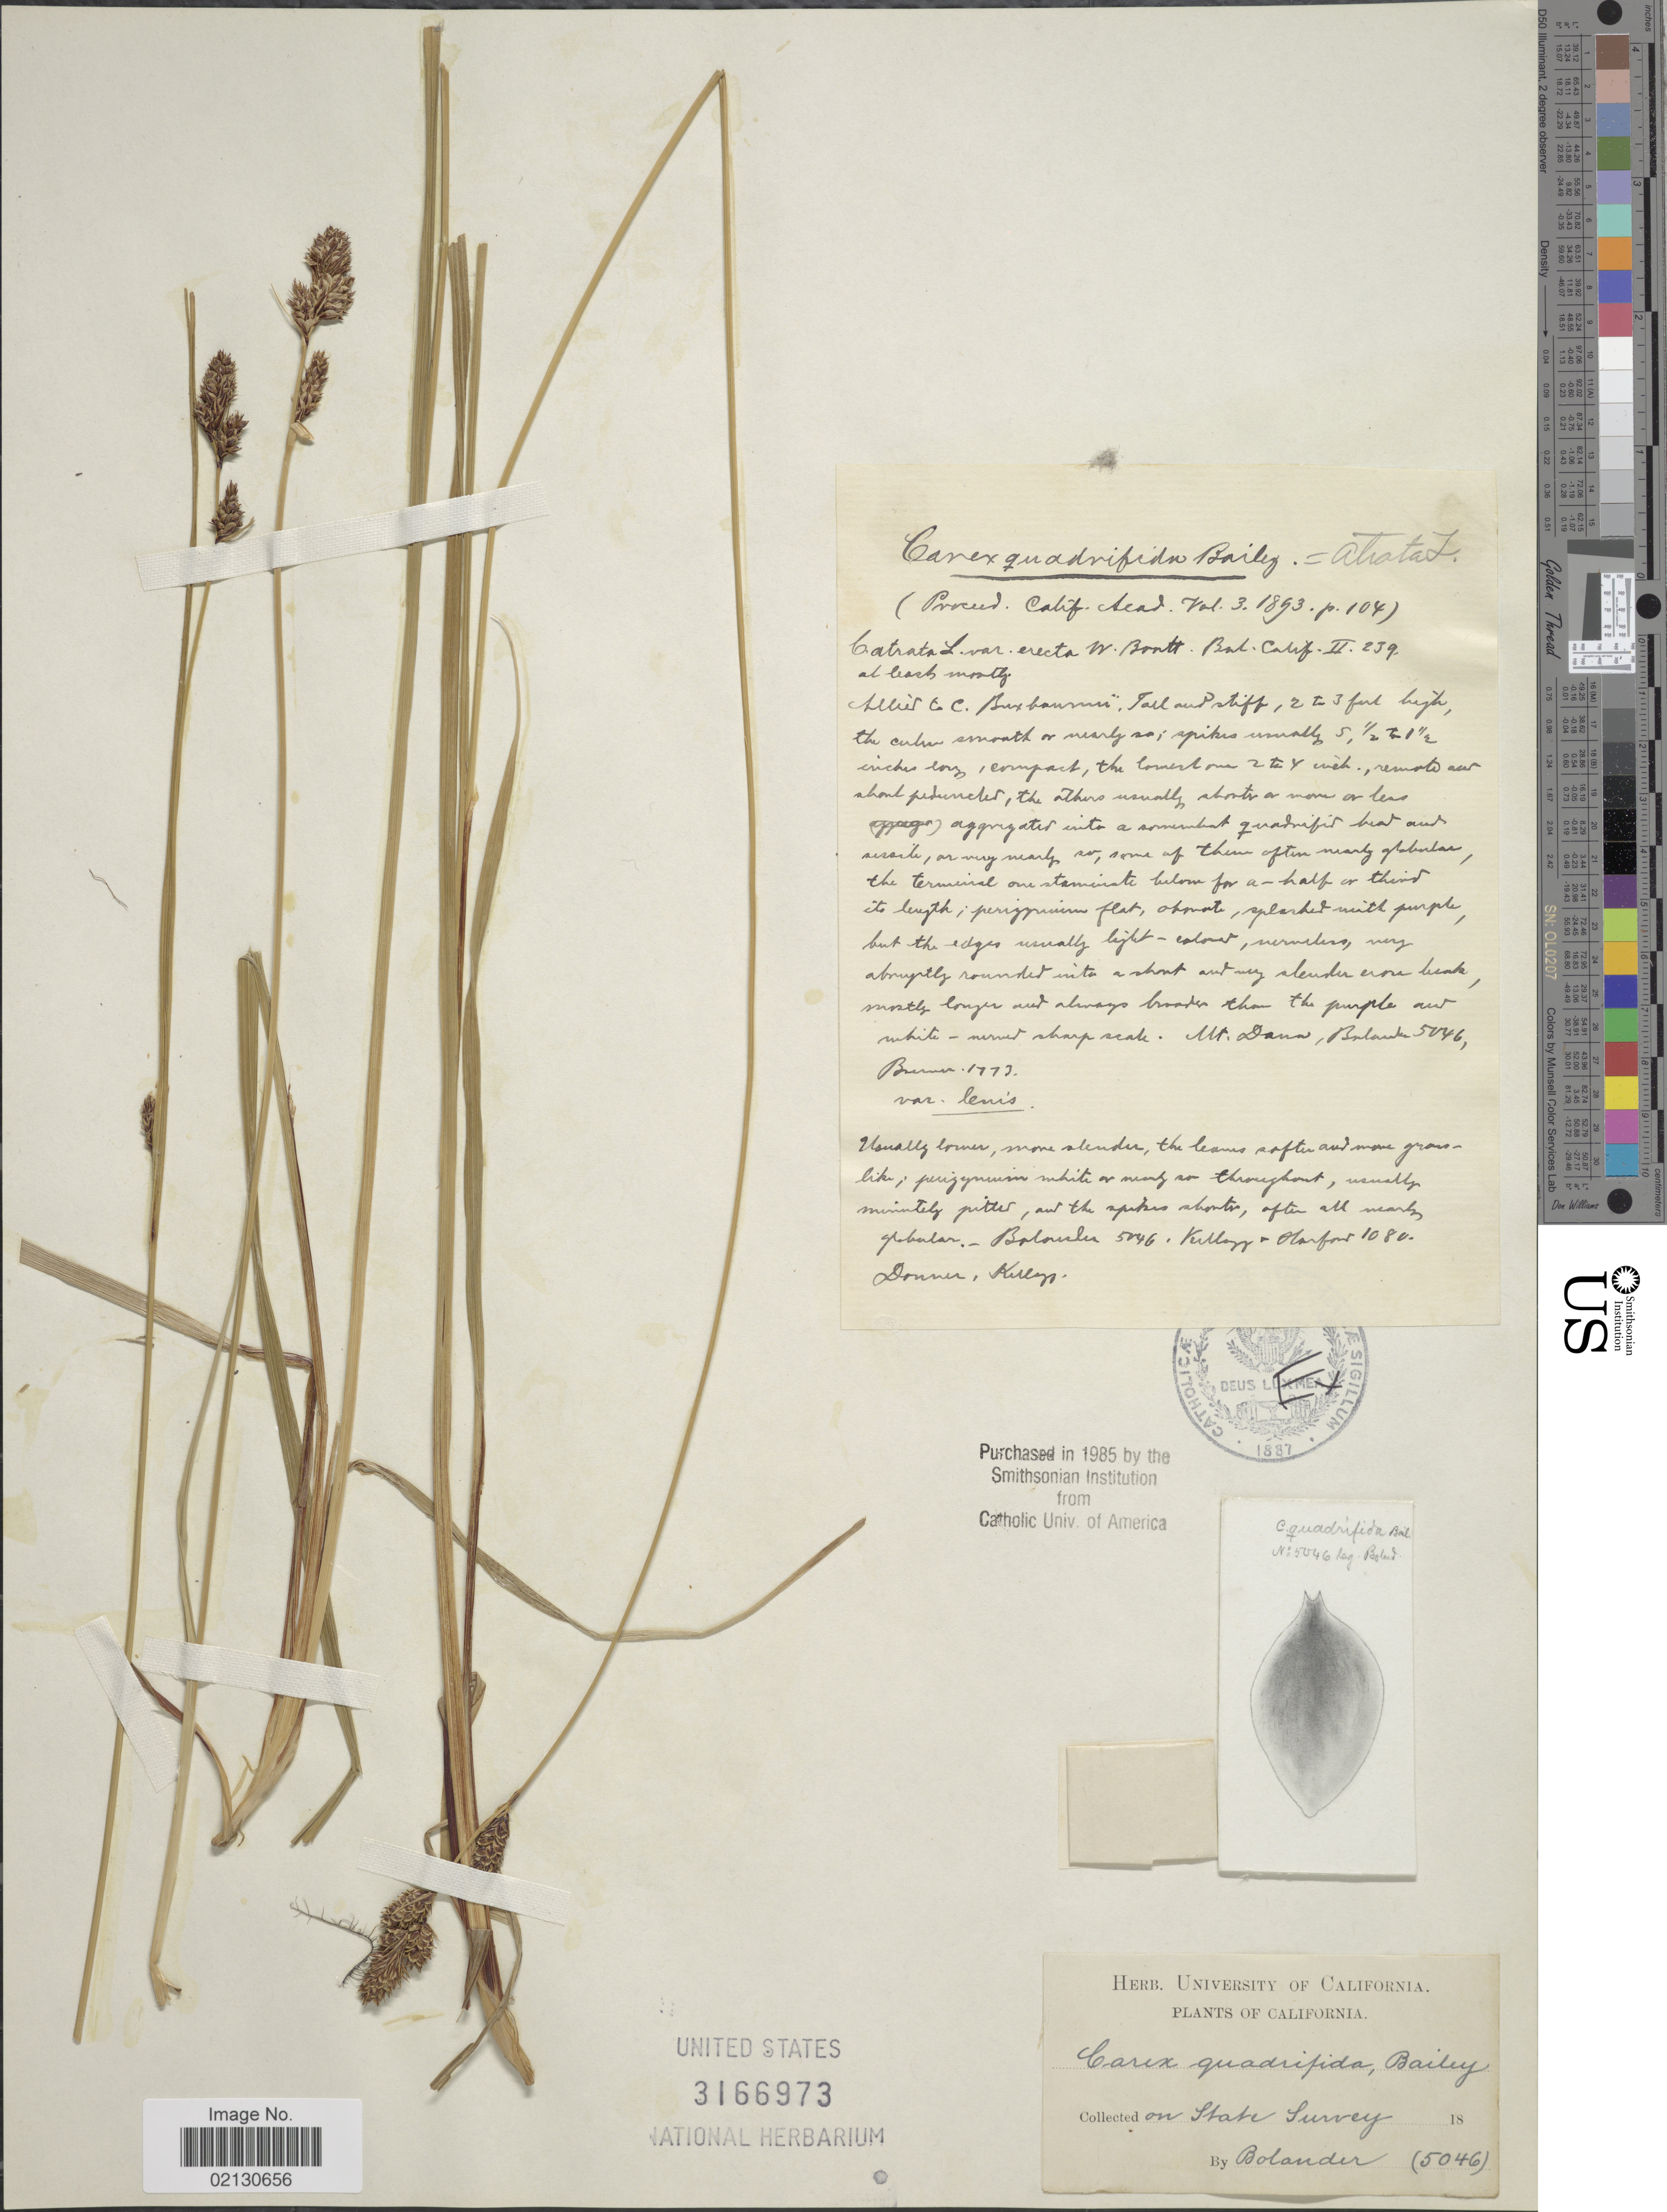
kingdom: Plantae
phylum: Tracheophyta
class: Liliopsida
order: Poales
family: Cyperaceae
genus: Carex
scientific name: Carex quadrifida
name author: L.H. Bailey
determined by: Strong, Mark T., (BOT), Smithsonian Institution - National Museum of Natural History (UNITED STATES)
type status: Isosyntype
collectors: -. Bolander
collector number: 5046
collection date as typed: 18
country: United States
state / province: California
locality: On State Survey [unsure placement]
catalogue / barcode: US 3166973